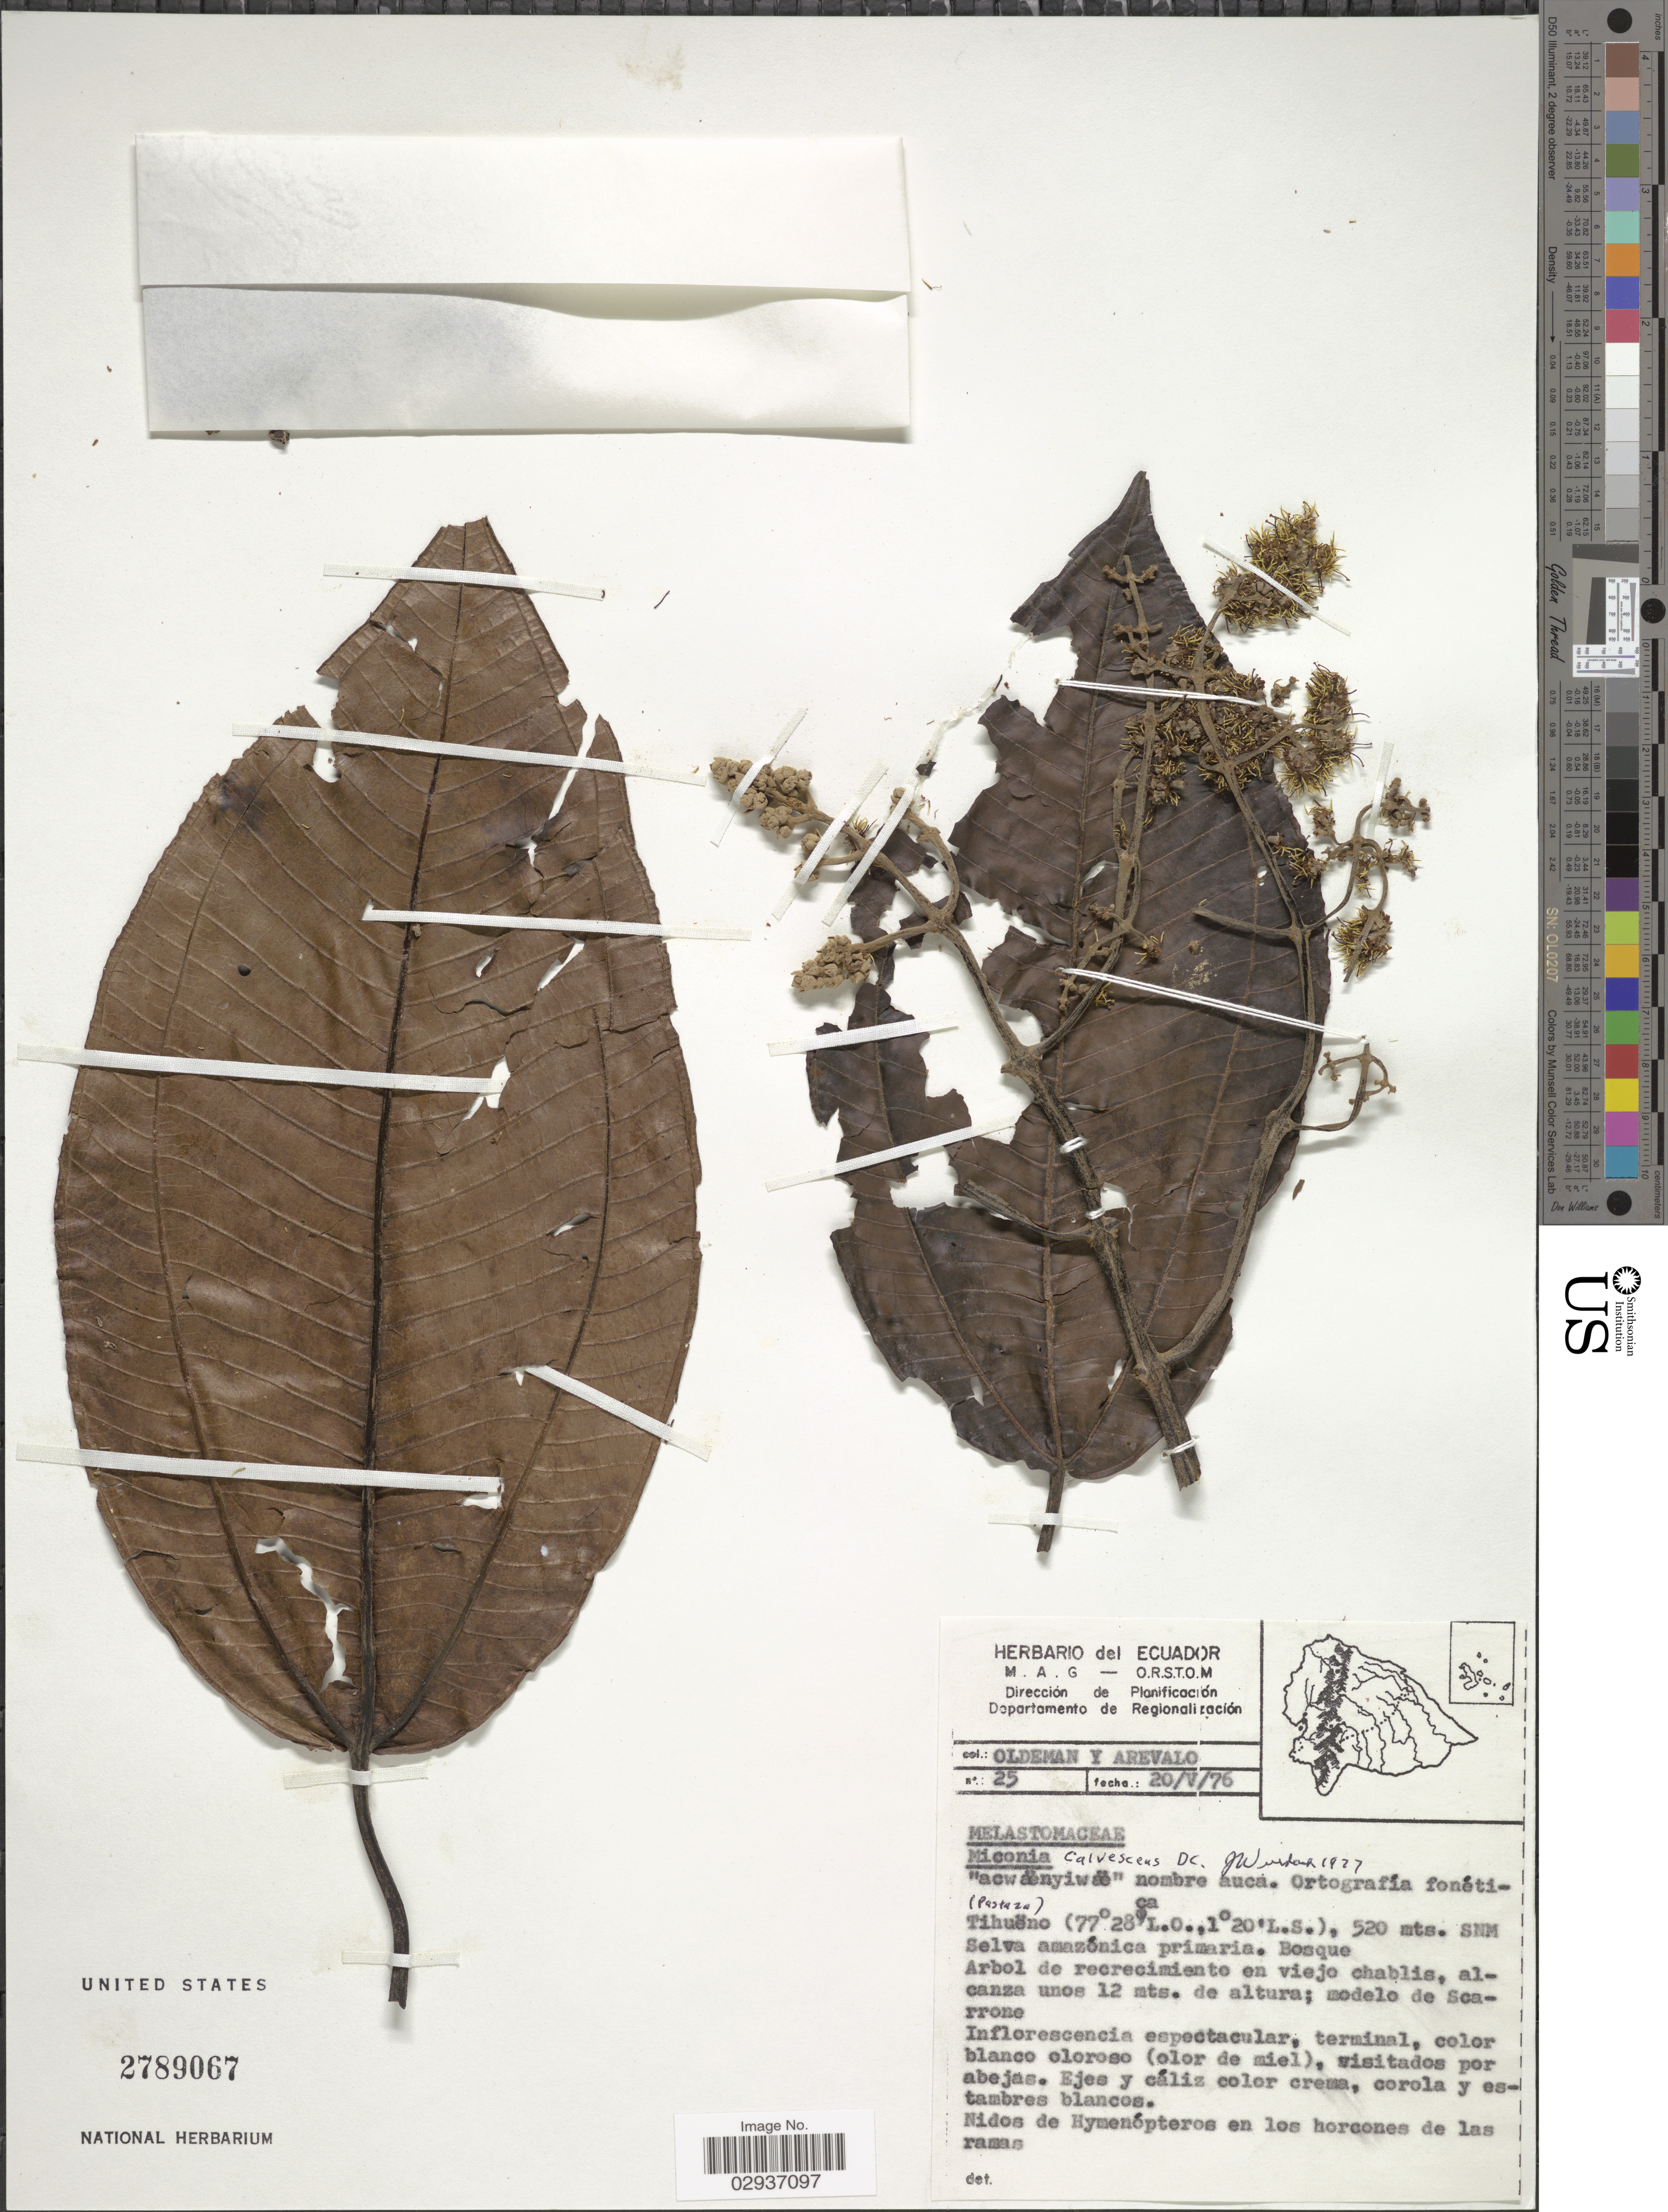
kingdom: Plantae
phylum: Tracheophyta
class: Magnoliopsida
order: Myrtales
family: Melastomataceae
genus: Miconia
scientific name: Miconia calvescens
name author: DC.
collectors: -- Oldeman & -. Arevalo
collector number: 25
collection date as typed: Transcribed d/m/y: 20/5/76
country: Ecuador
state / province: Pastaza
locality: Tihuëno.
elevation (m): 520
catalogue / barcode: US 2789067